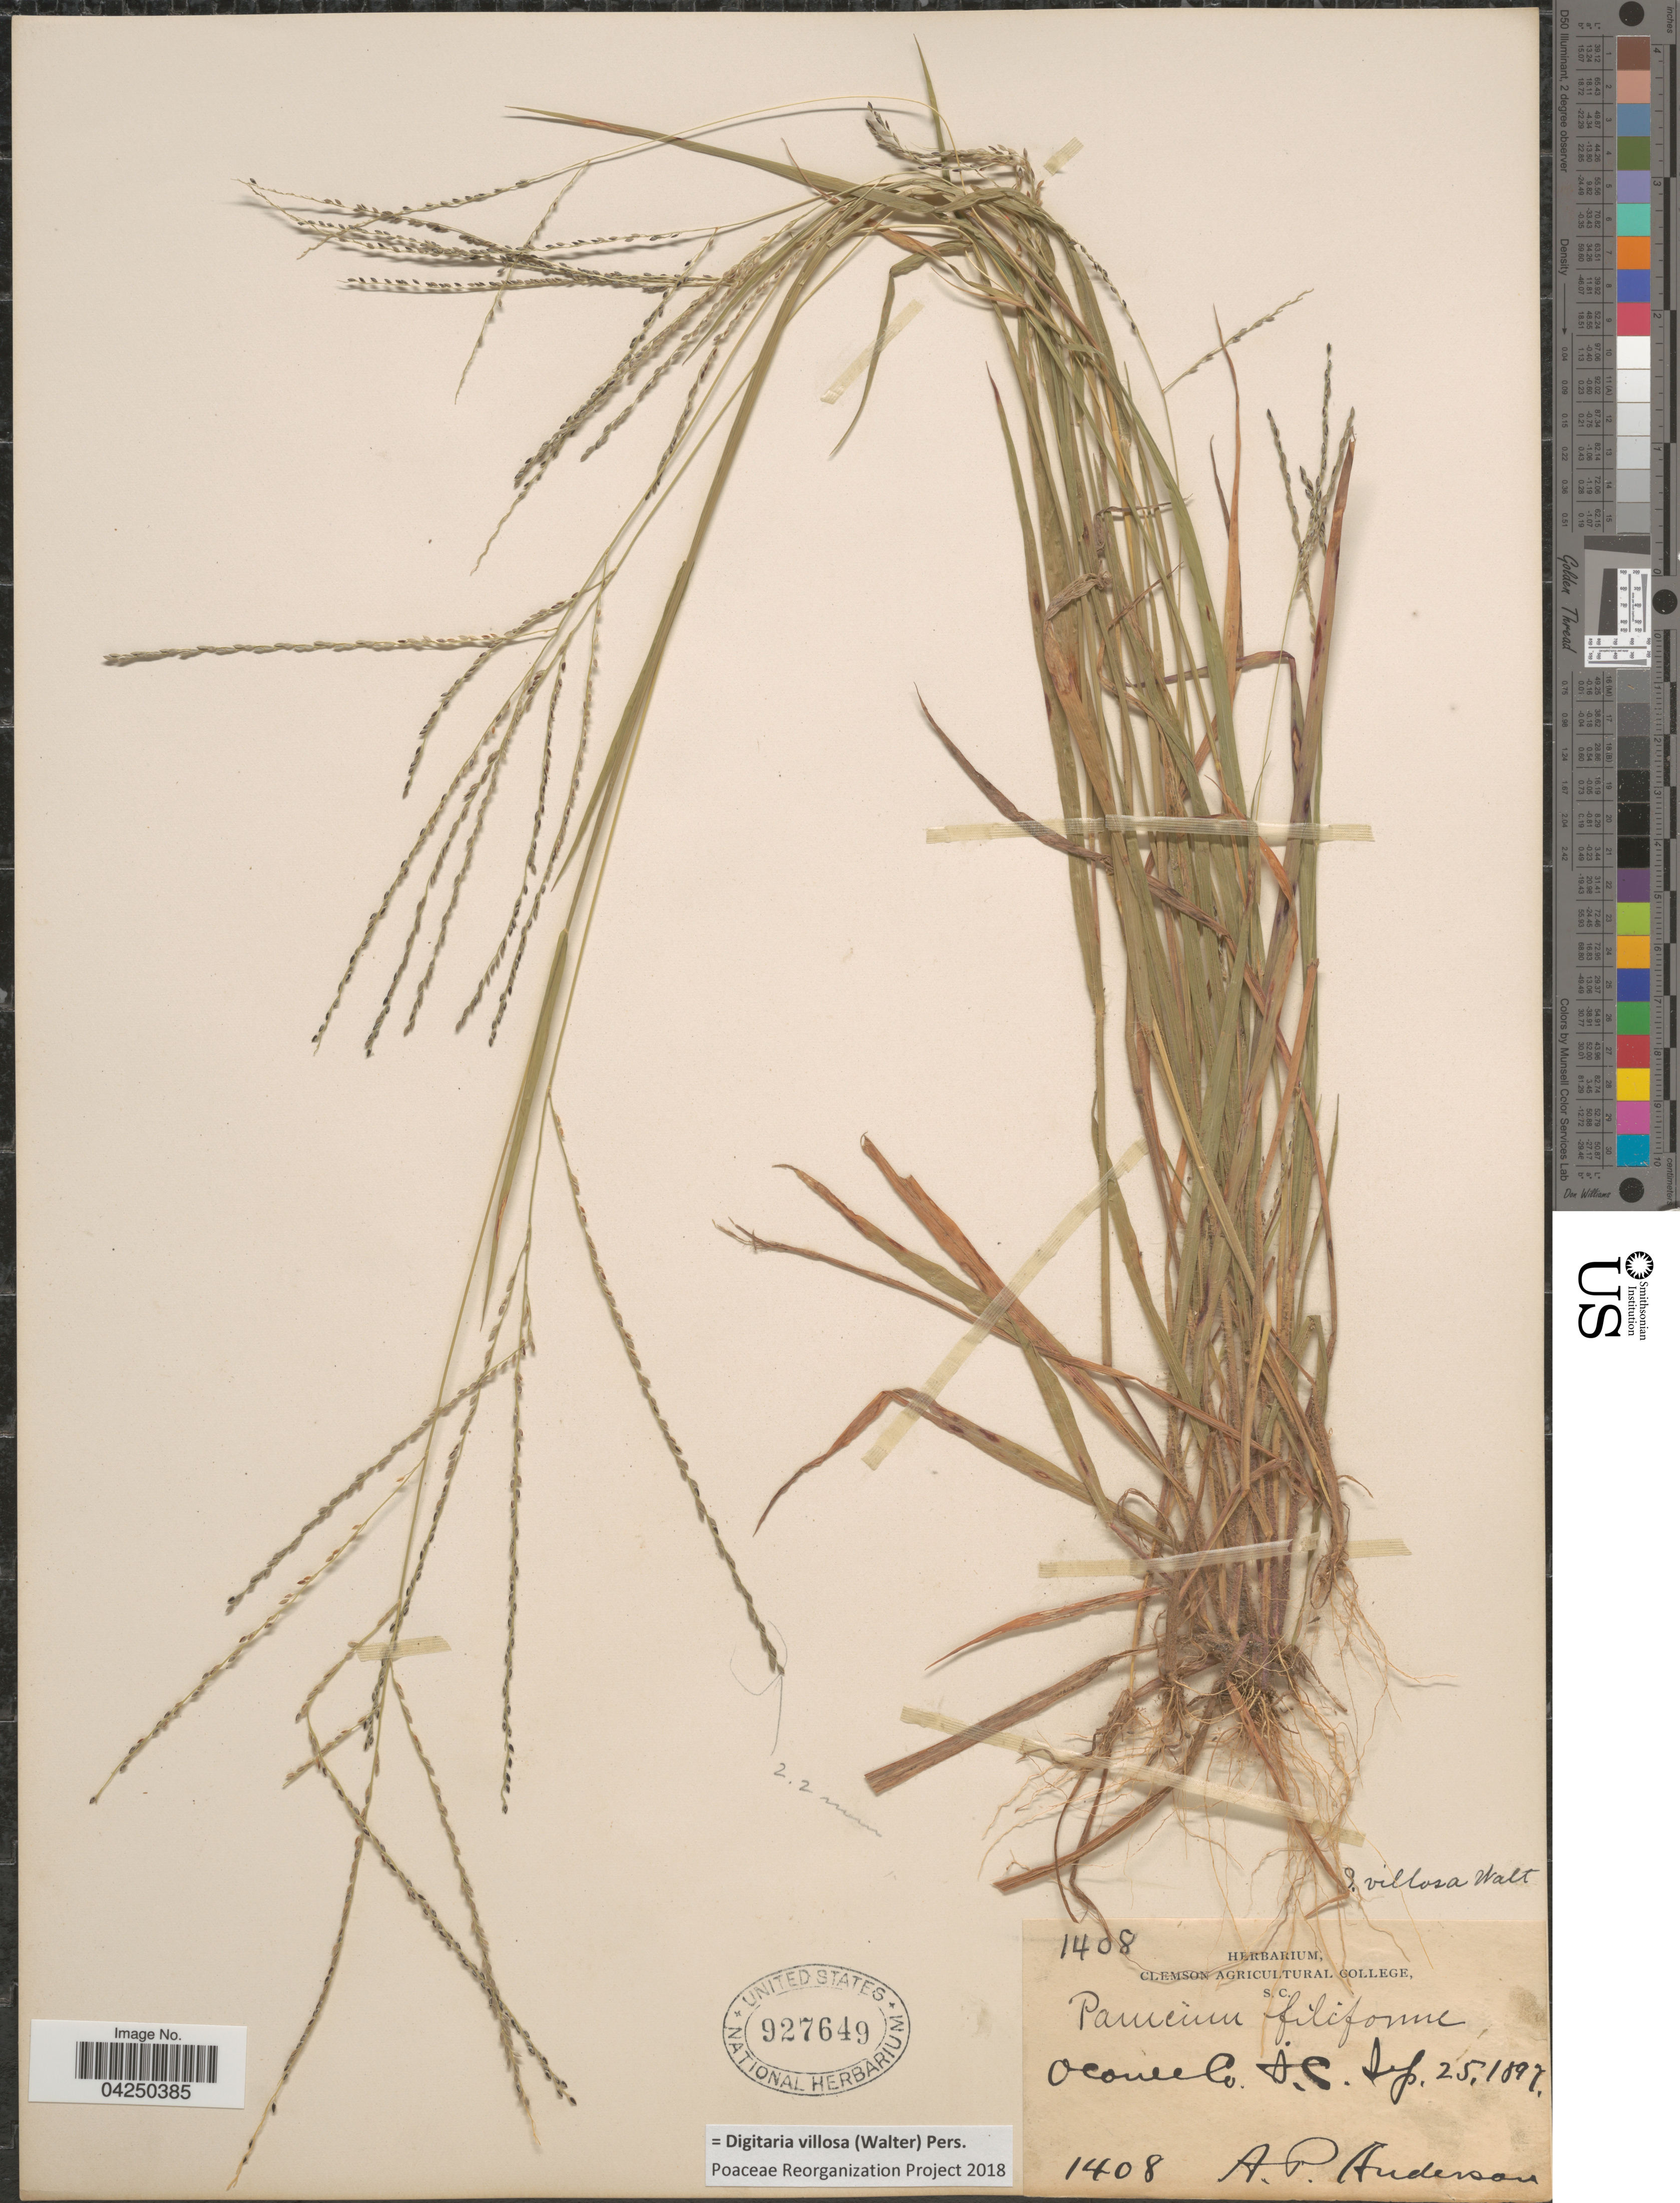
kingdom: Plantae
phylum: Tracheophyta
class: Liliopsida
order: Poales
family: Poaceae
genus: Digitaria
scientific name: Digitaria villosa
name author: (Walter) Pers.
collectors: A. P. Anderson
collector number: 1408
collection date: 1897-09-25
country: United States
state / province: South Carolina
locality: Oconee Co.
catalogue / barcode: US 927649